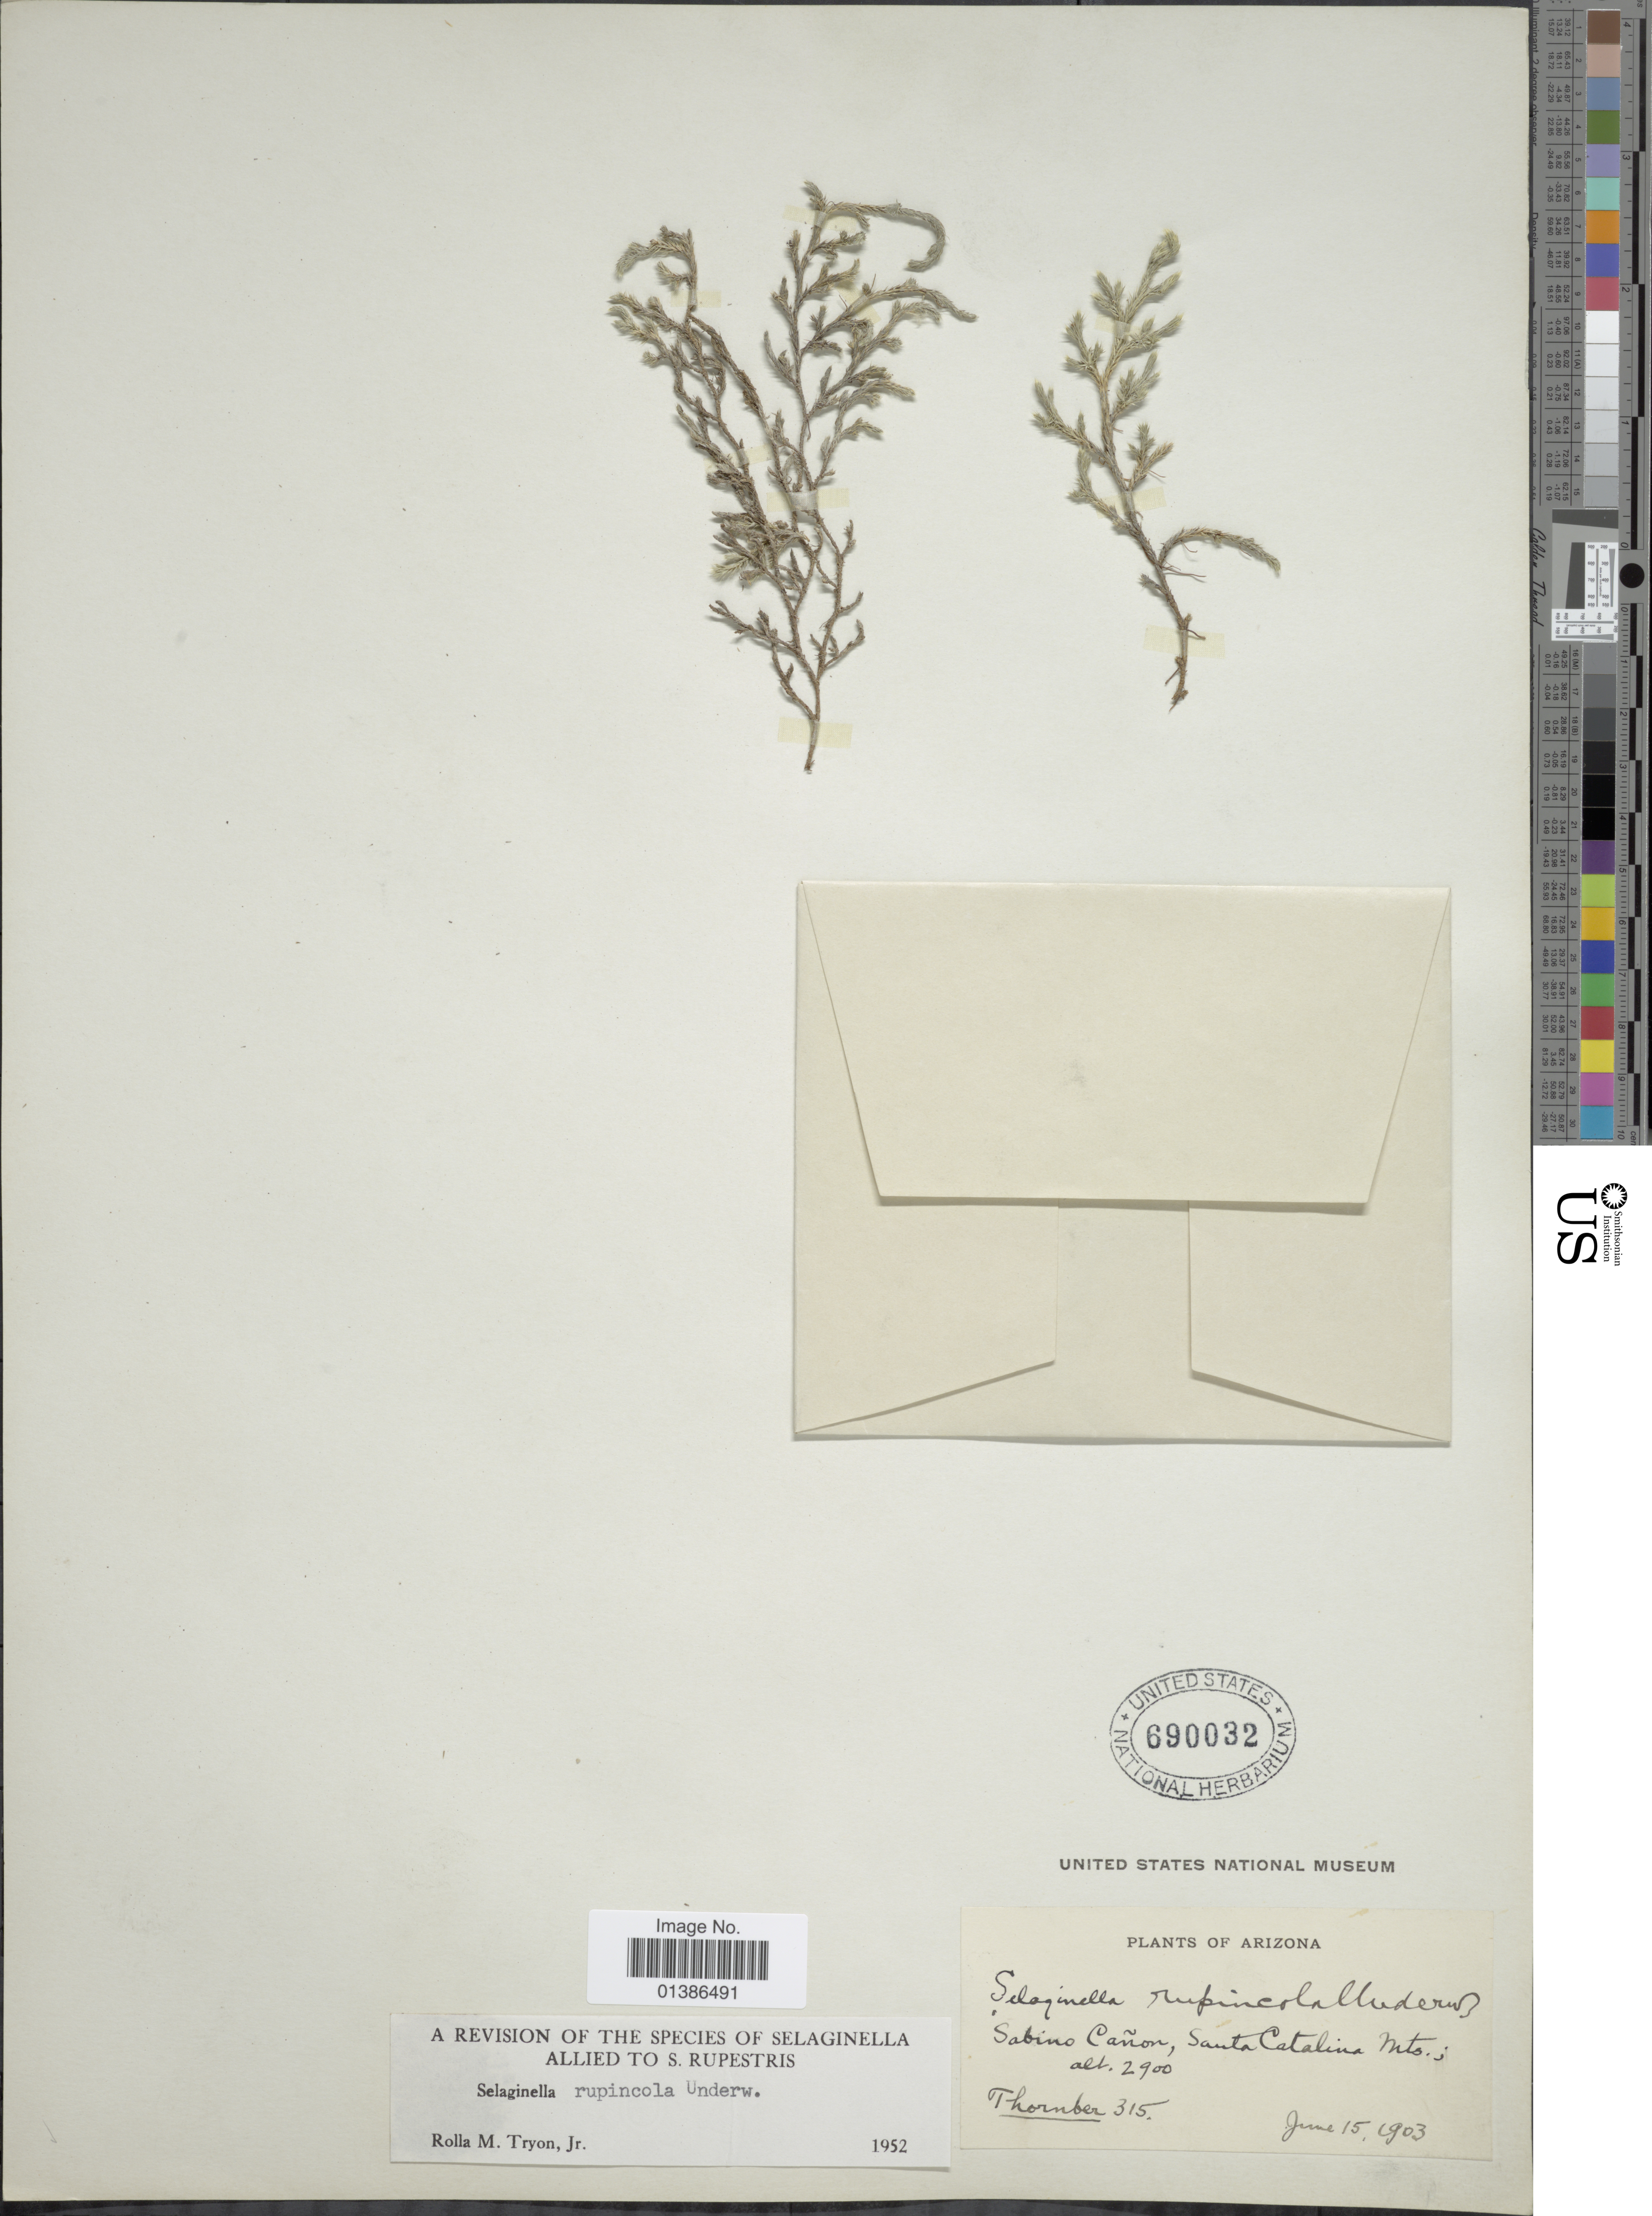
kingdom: Plantae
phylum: Tracheophyta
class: Lycopodiopsida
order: Selaginellales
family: Selaginellaceae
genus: Selaginella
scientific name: Selaginella rupincola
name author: Underw.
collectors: -. Thornber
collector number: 315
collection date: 1903-06-15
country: United States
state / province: Arizona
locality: Sabino Cañon, Santa Catalina Mts.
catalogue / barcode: US 690032